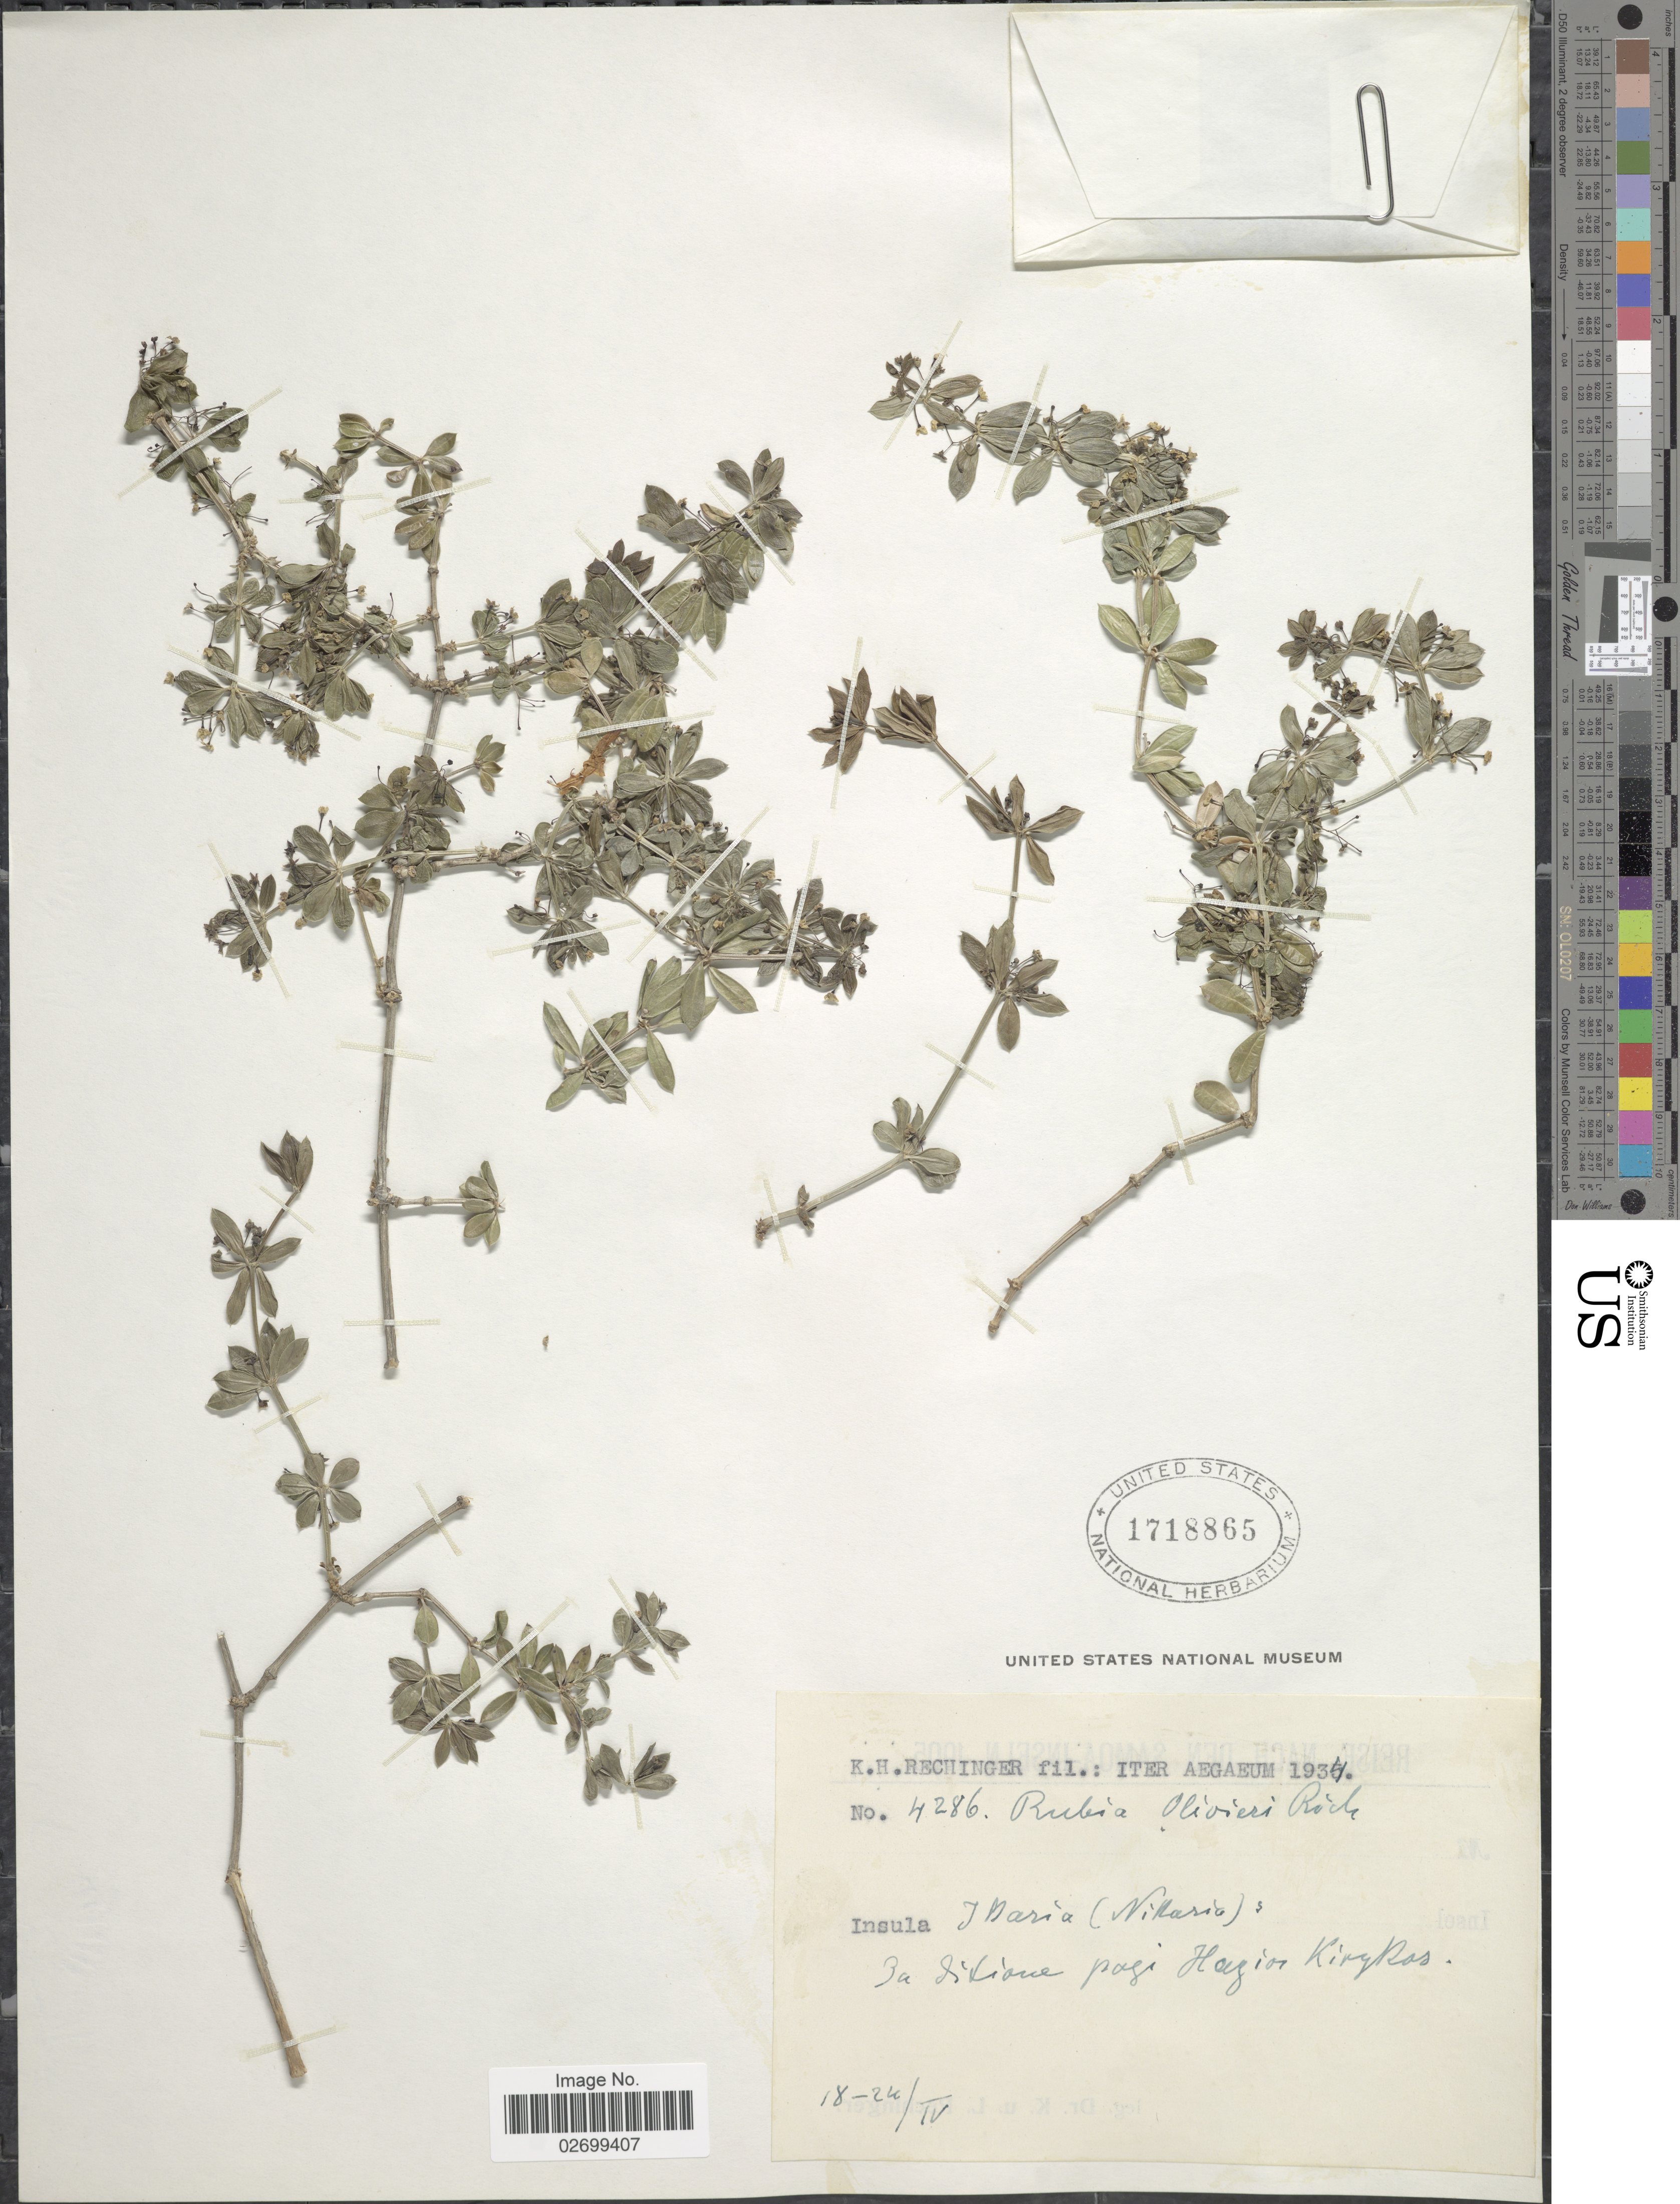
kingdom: Plantae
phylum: Tracheophyta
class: Magnoliopsida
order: Gentianales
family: Rubiaceae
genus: Rubia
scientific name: Rubia olivieri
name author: A. Rich. ex DC.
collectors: K. H. Rechinger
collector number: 4286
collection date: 1934-04-18/1934-04-24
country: Greece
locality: Aegaeum, Insula Ikaria (Nikaria): in ditione pagi Hagios Kirykos.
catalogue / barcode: US 1718865